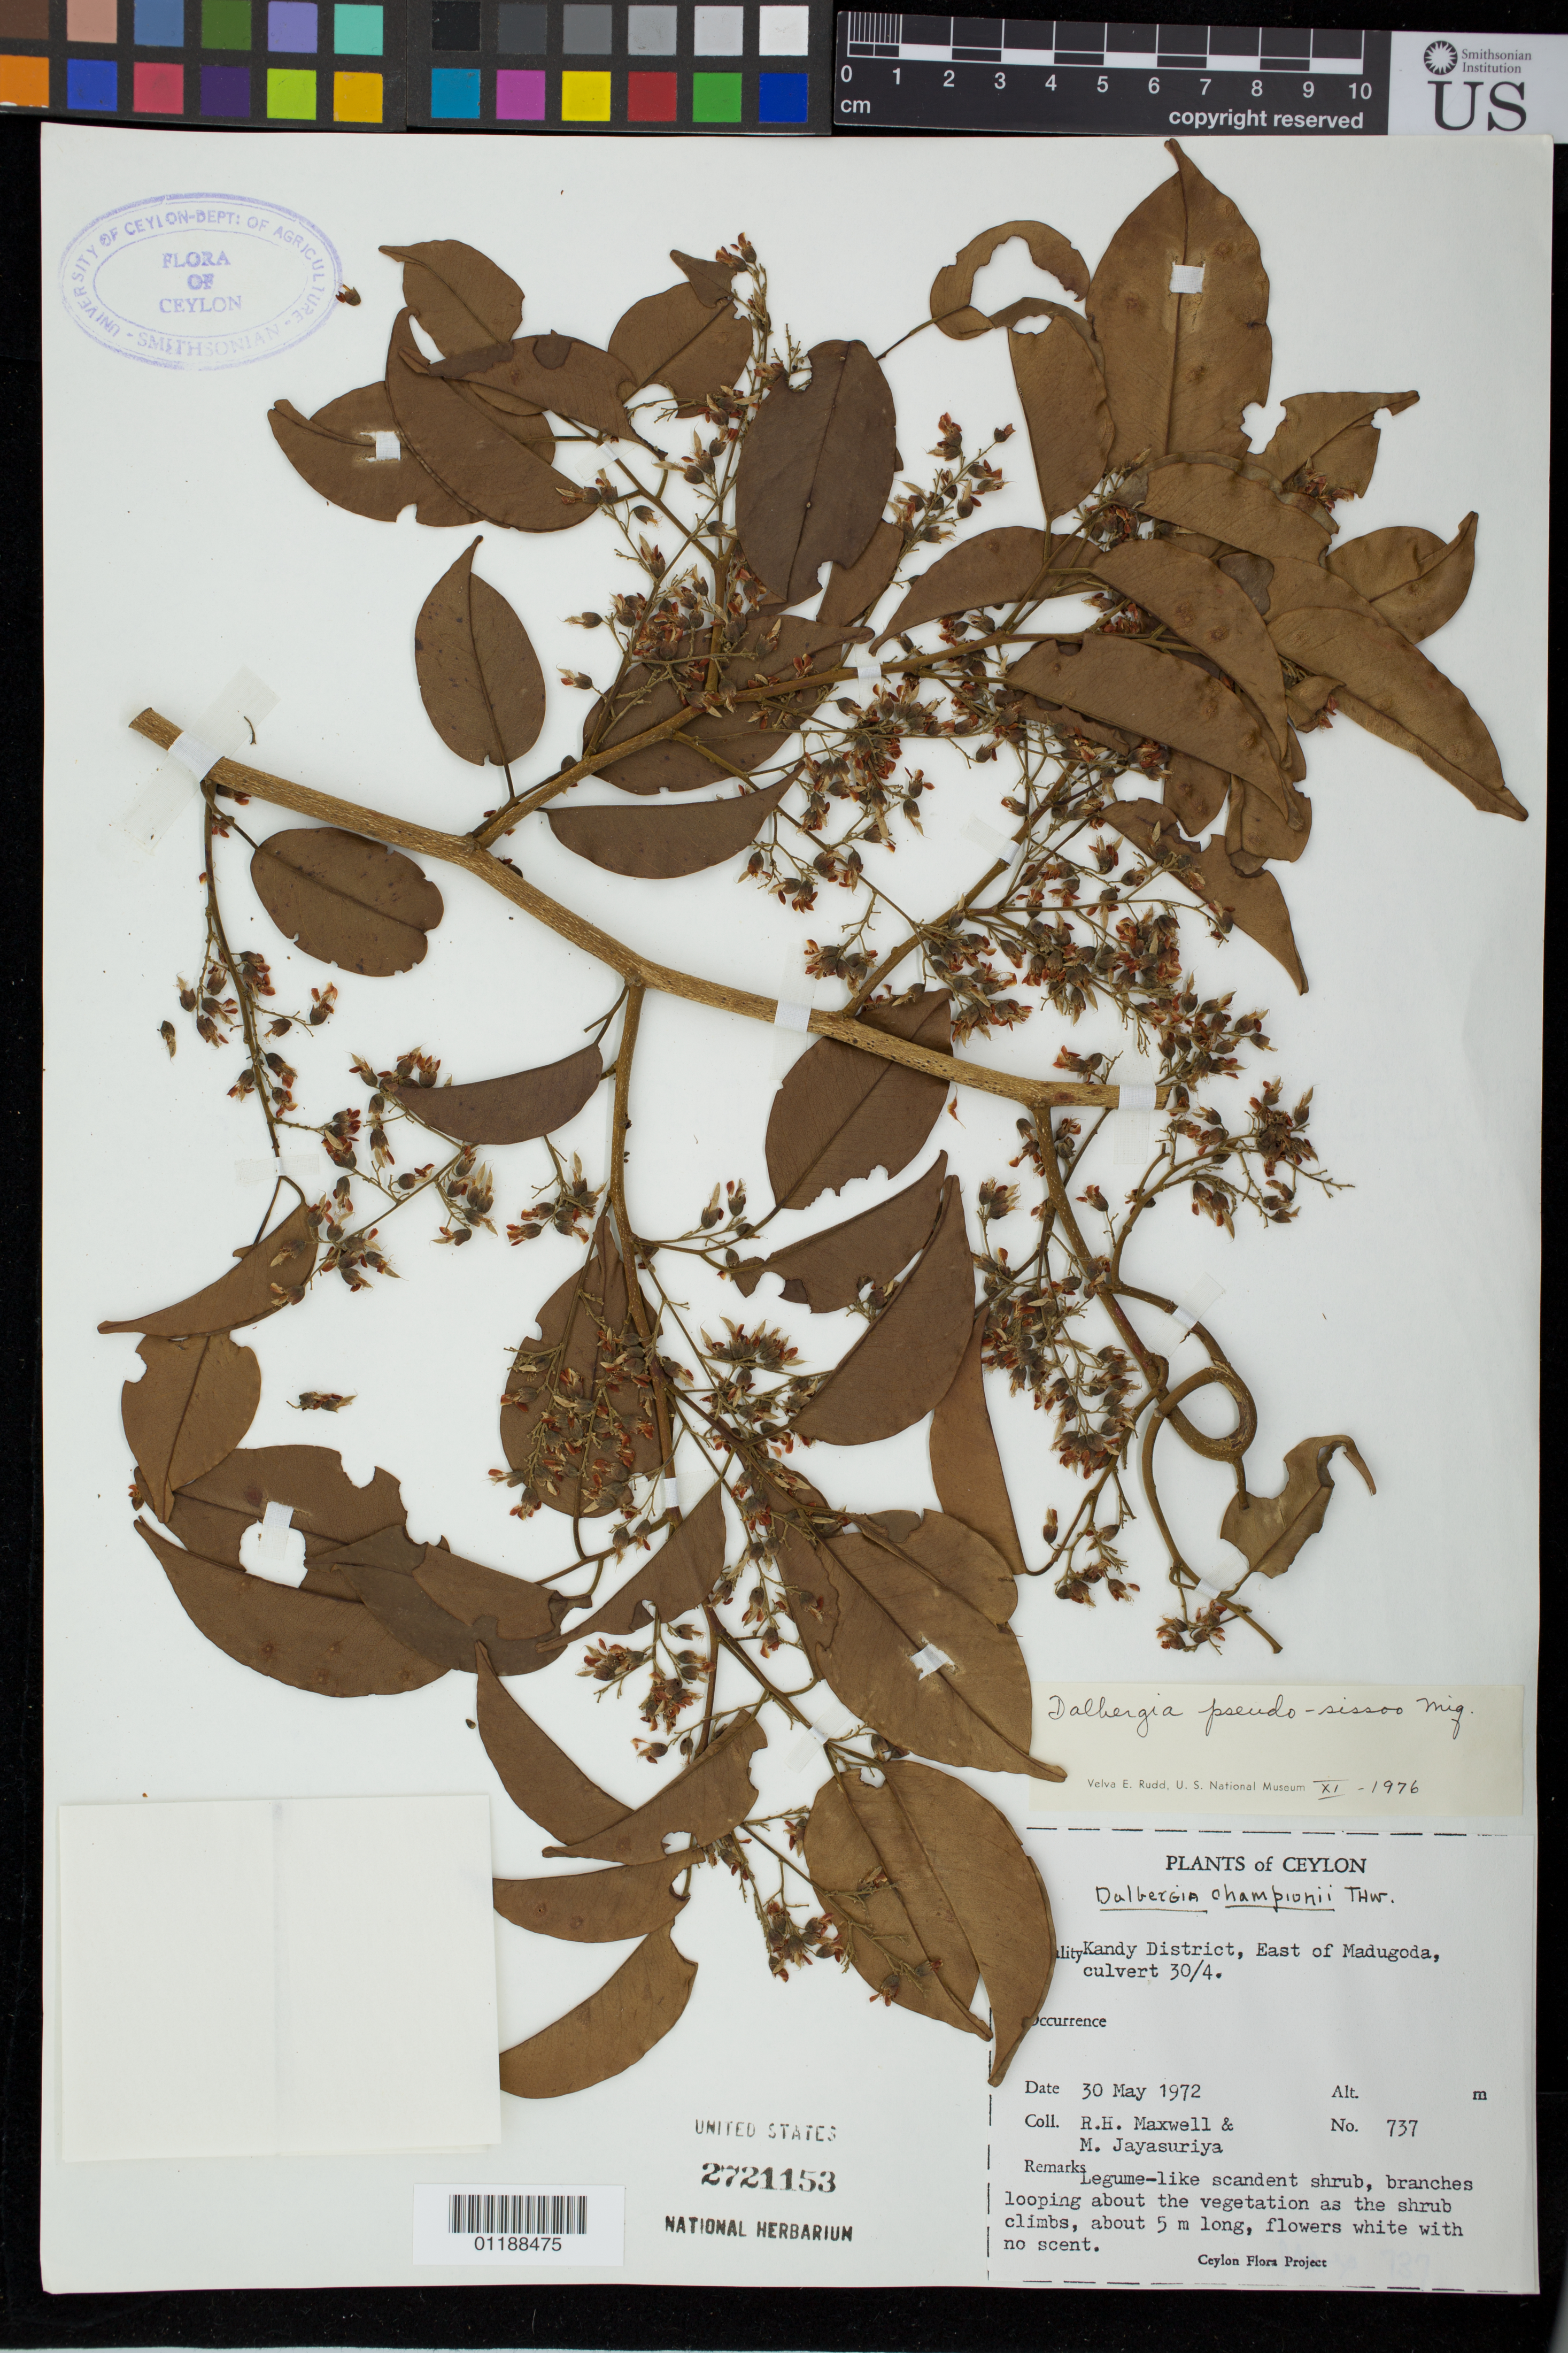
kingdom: Plantae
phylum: Tracheophyta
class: Magnoliopsida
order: Fabales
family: Fabaceae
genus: Dalbergia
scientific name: Dalbergia pseudo-sissoo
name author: Miq.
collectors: R. Maxwell & M. Jayasuriya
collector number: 737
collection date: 1972-05-30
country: Sri Lanka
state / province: Central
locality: Kandy district, East of Madugoda, culvert 30/4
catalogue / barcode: US 2721153